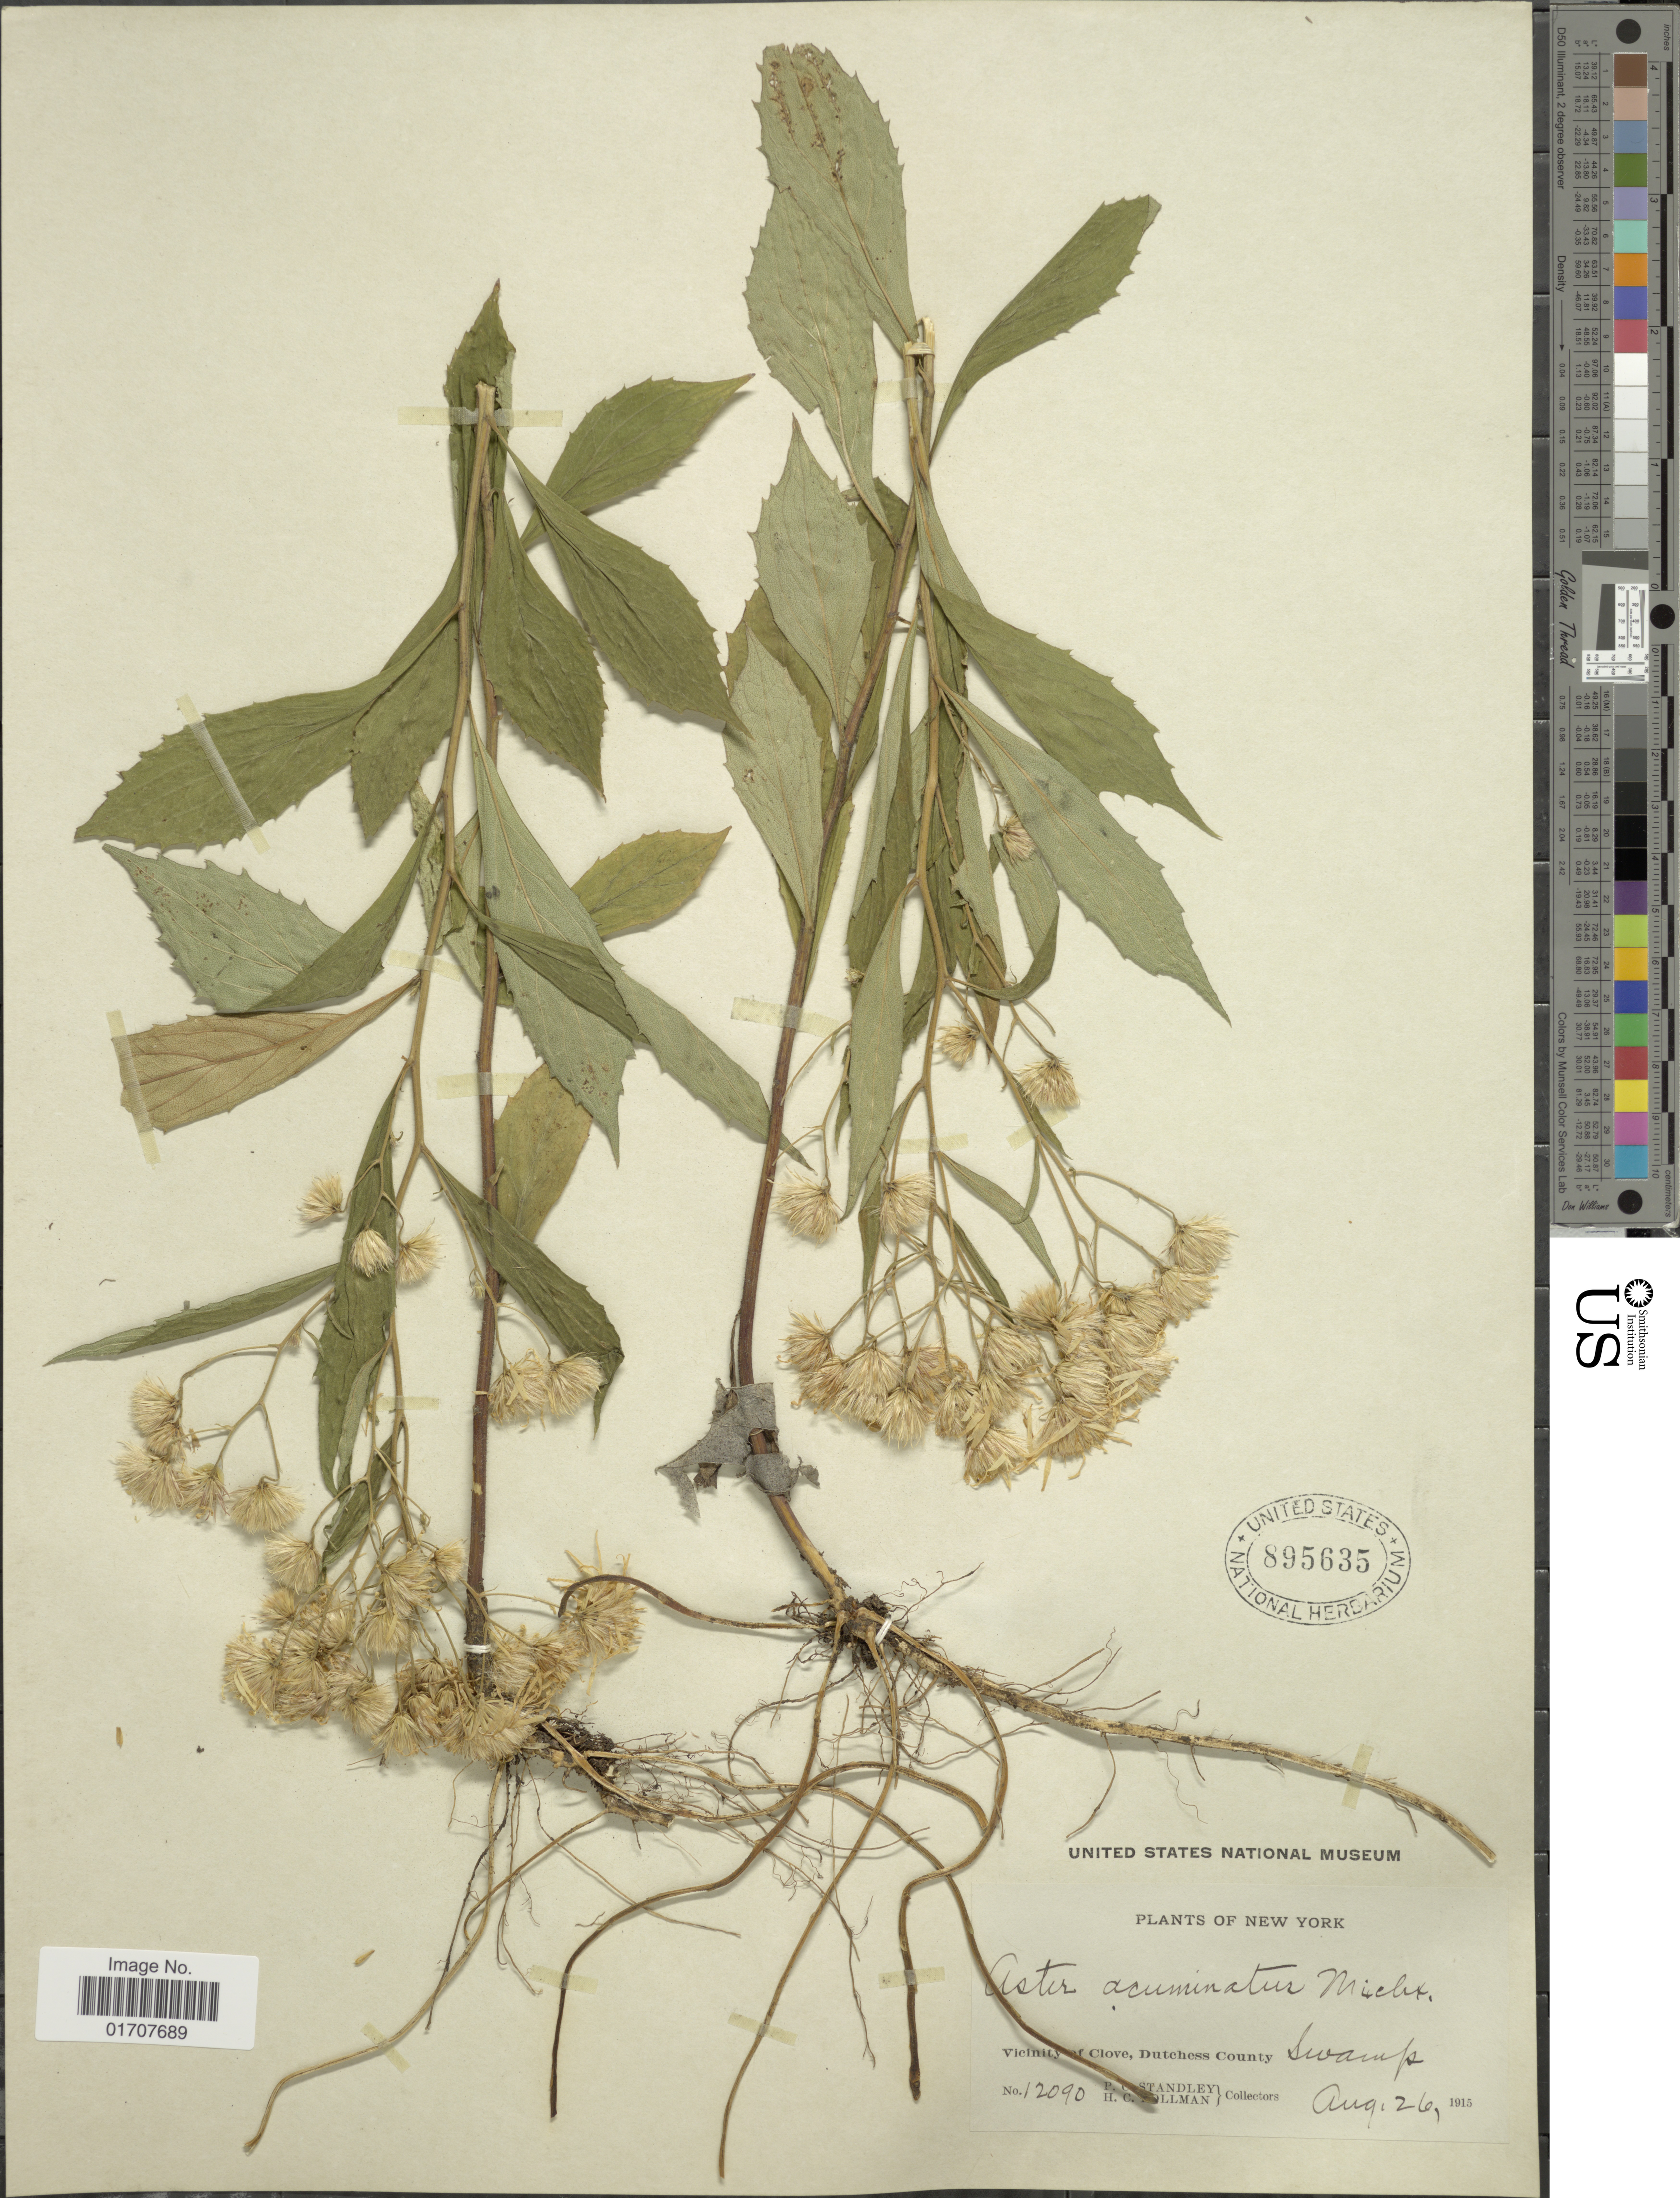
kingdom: Plantae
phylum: Tracheophyta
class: Magnoliopsida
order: Asterales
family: Asteraceae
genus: Oclemena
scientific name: Oclemena acuminata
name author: (Michx.) Greene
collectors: P. C. Standley & H. C. Bollman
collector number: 12090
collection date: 1915-08-26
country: United States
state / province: New York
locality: Vicinity of Clove, Dutchness County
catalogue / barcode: US 895635